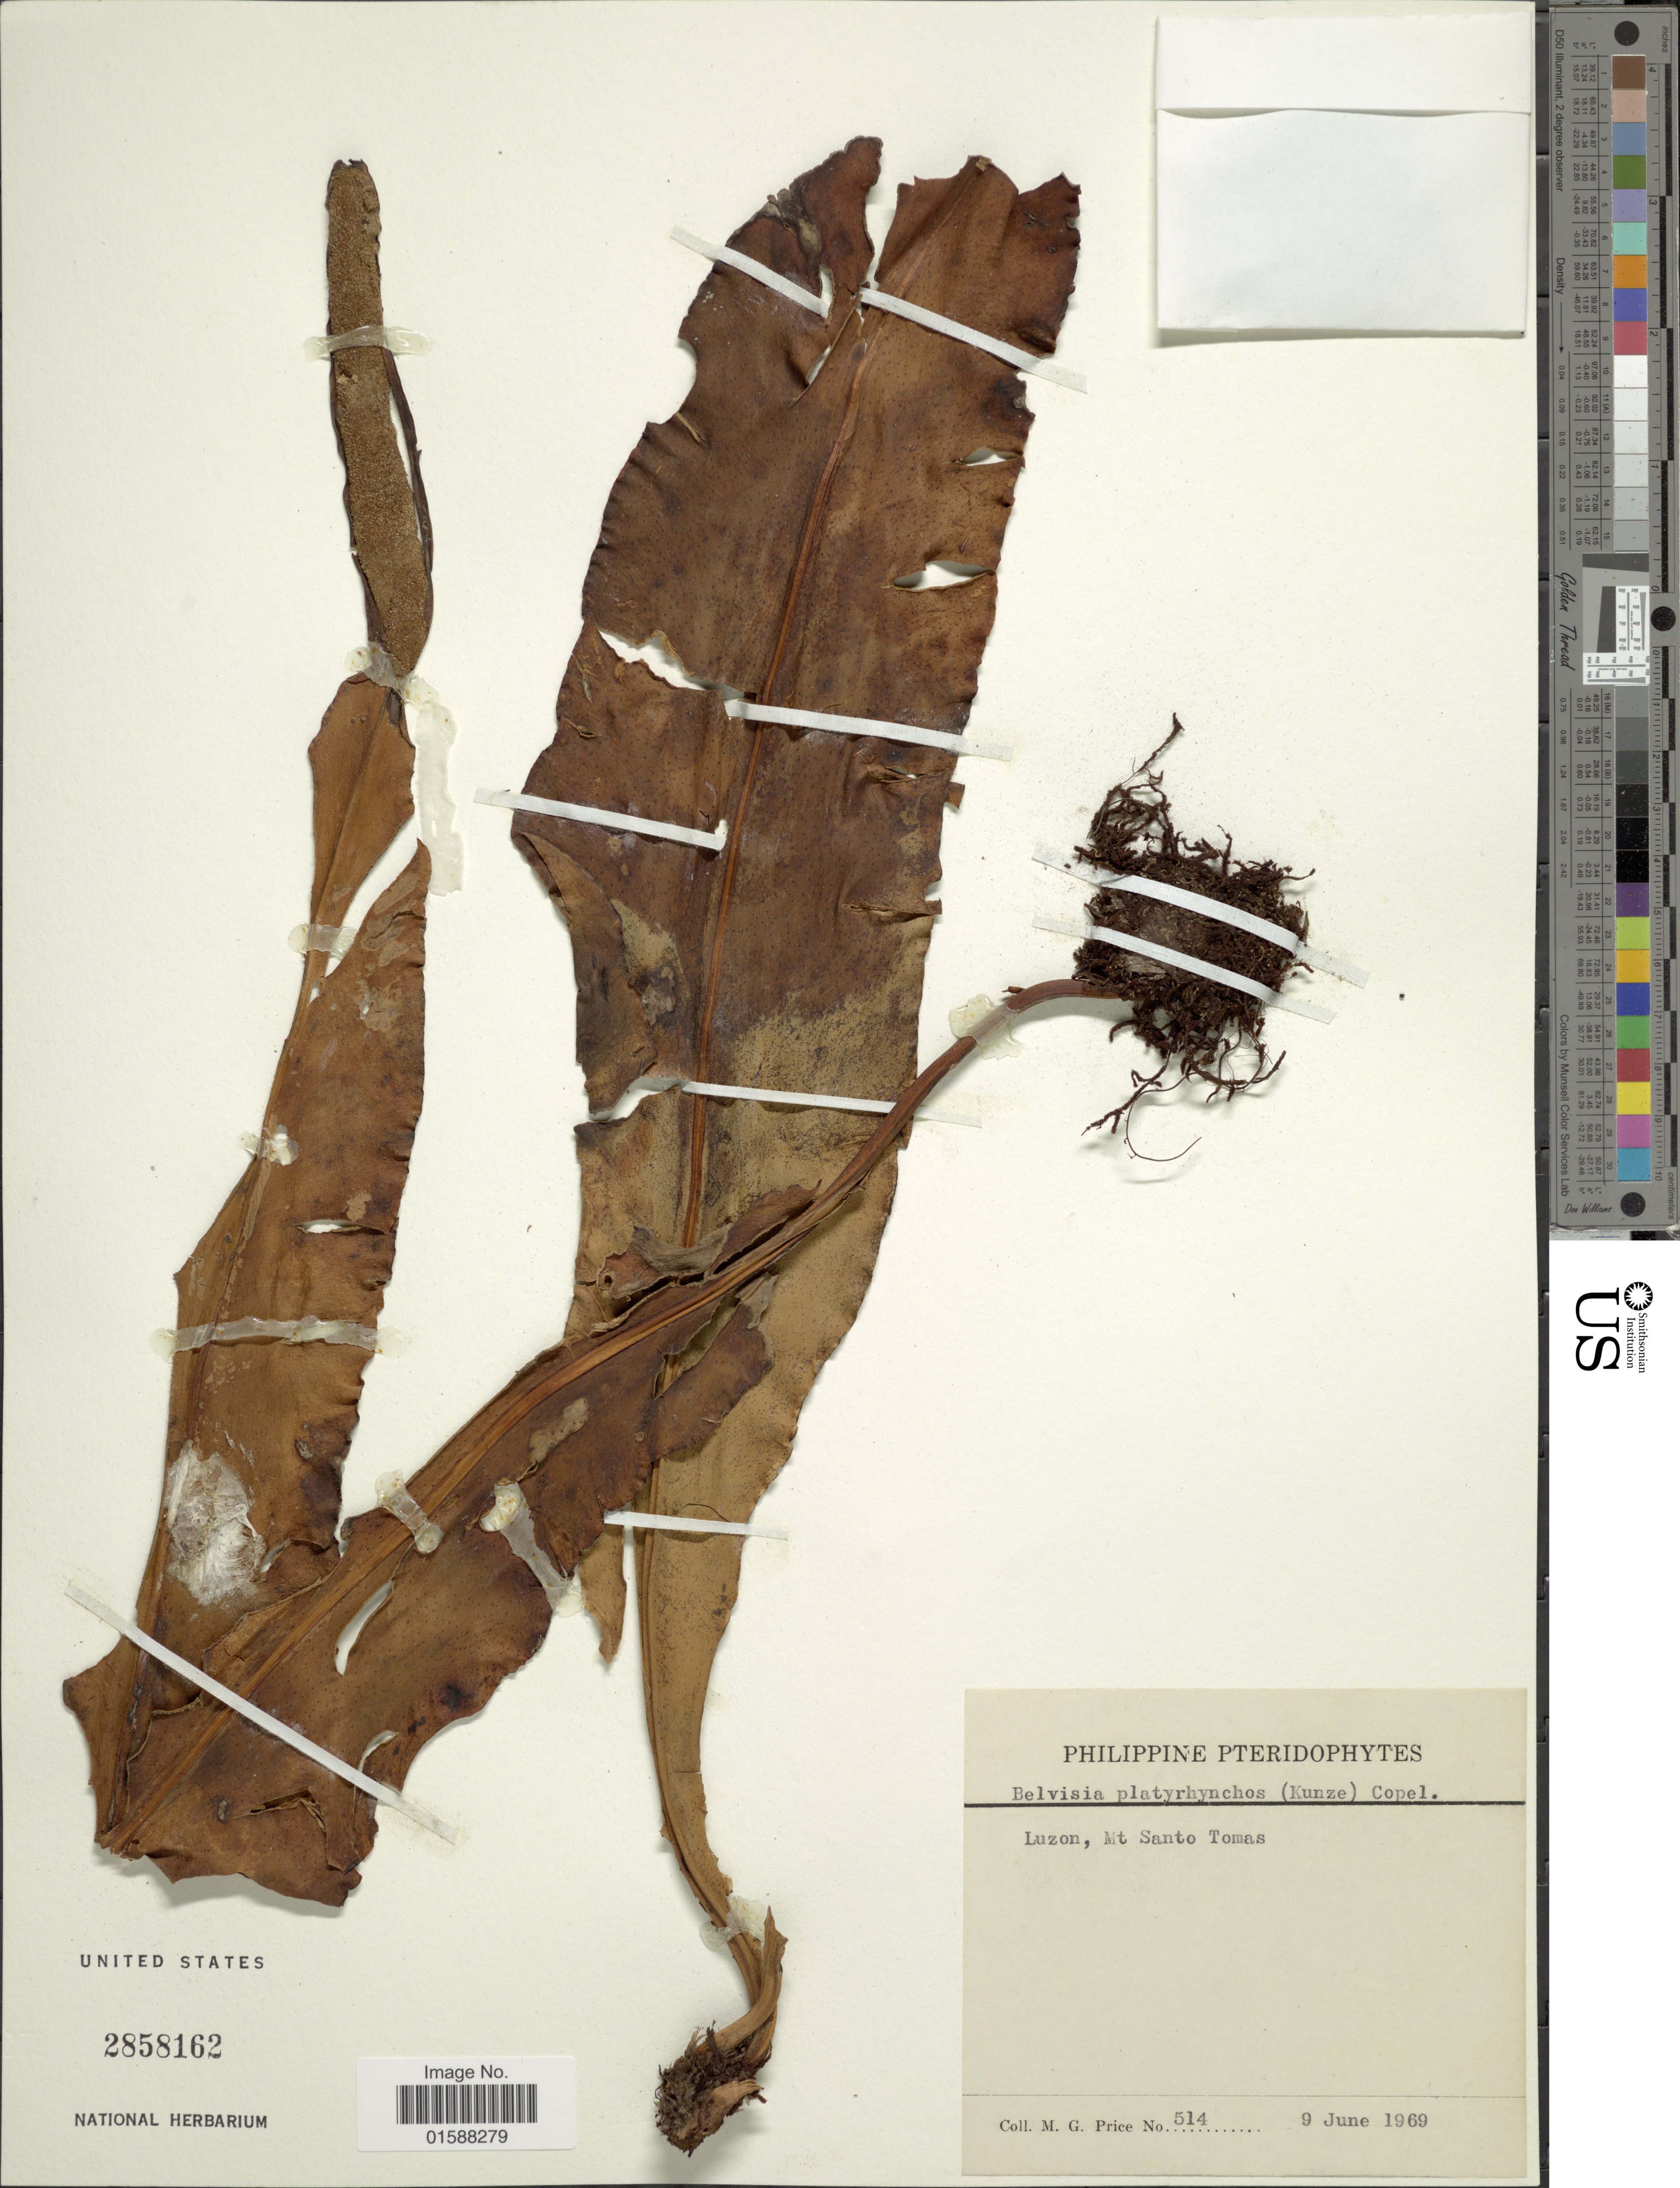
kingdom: Plantae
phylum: Tracheophyta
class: Polypodiopsida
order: Polypodiales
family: Polypodiaceae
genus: Lepisorus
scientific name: Lepisorus platyrhynchos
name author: (J. Sm. ex Kunze) Li S. Wang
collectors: M. G. Price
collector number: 514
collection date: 1969-06-09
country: Philippines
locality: Luzon, Mt Santo Tomas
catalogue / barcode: US 2858162